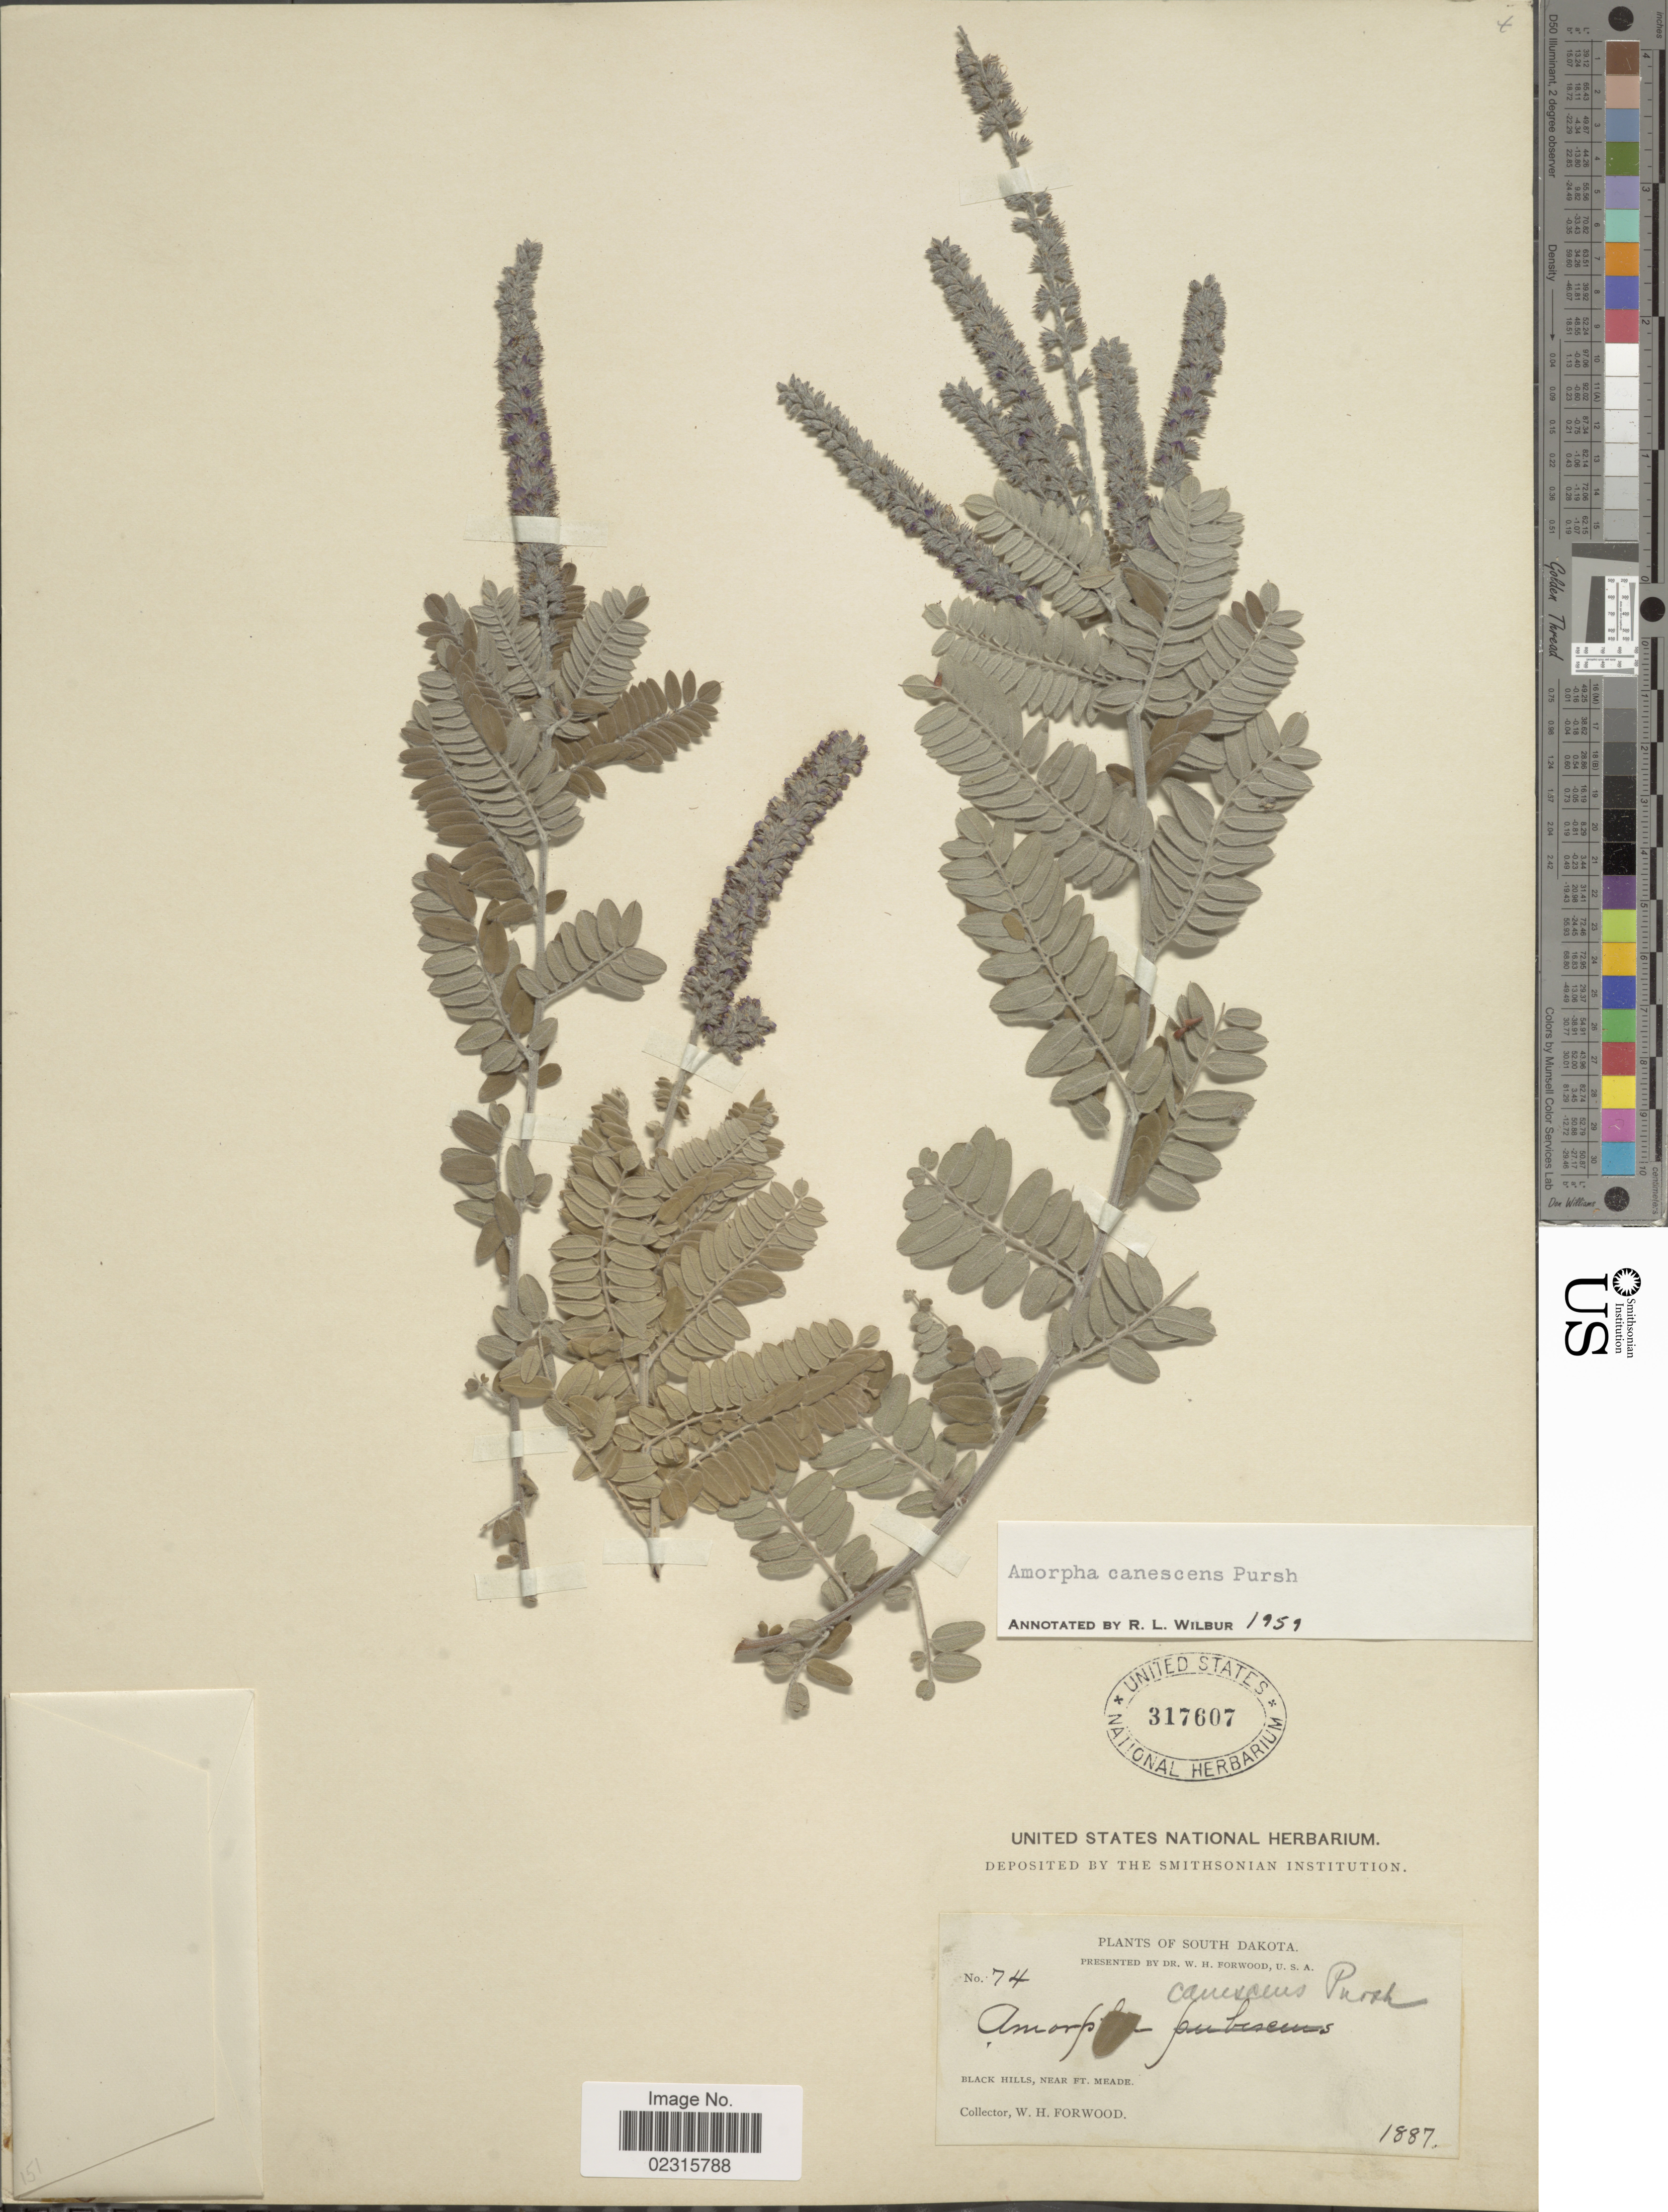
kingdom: Plantae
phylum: Tracheophyta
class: Magnoliopsida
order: Fabales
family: Fabaceae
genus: Amorpha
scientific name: Amorpha canescens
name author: Pursh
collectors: W. Forwood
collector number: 74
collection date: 1887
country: United States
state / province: South Dakota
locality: Black Hills, near Ft. Meade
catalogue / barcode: US 317607